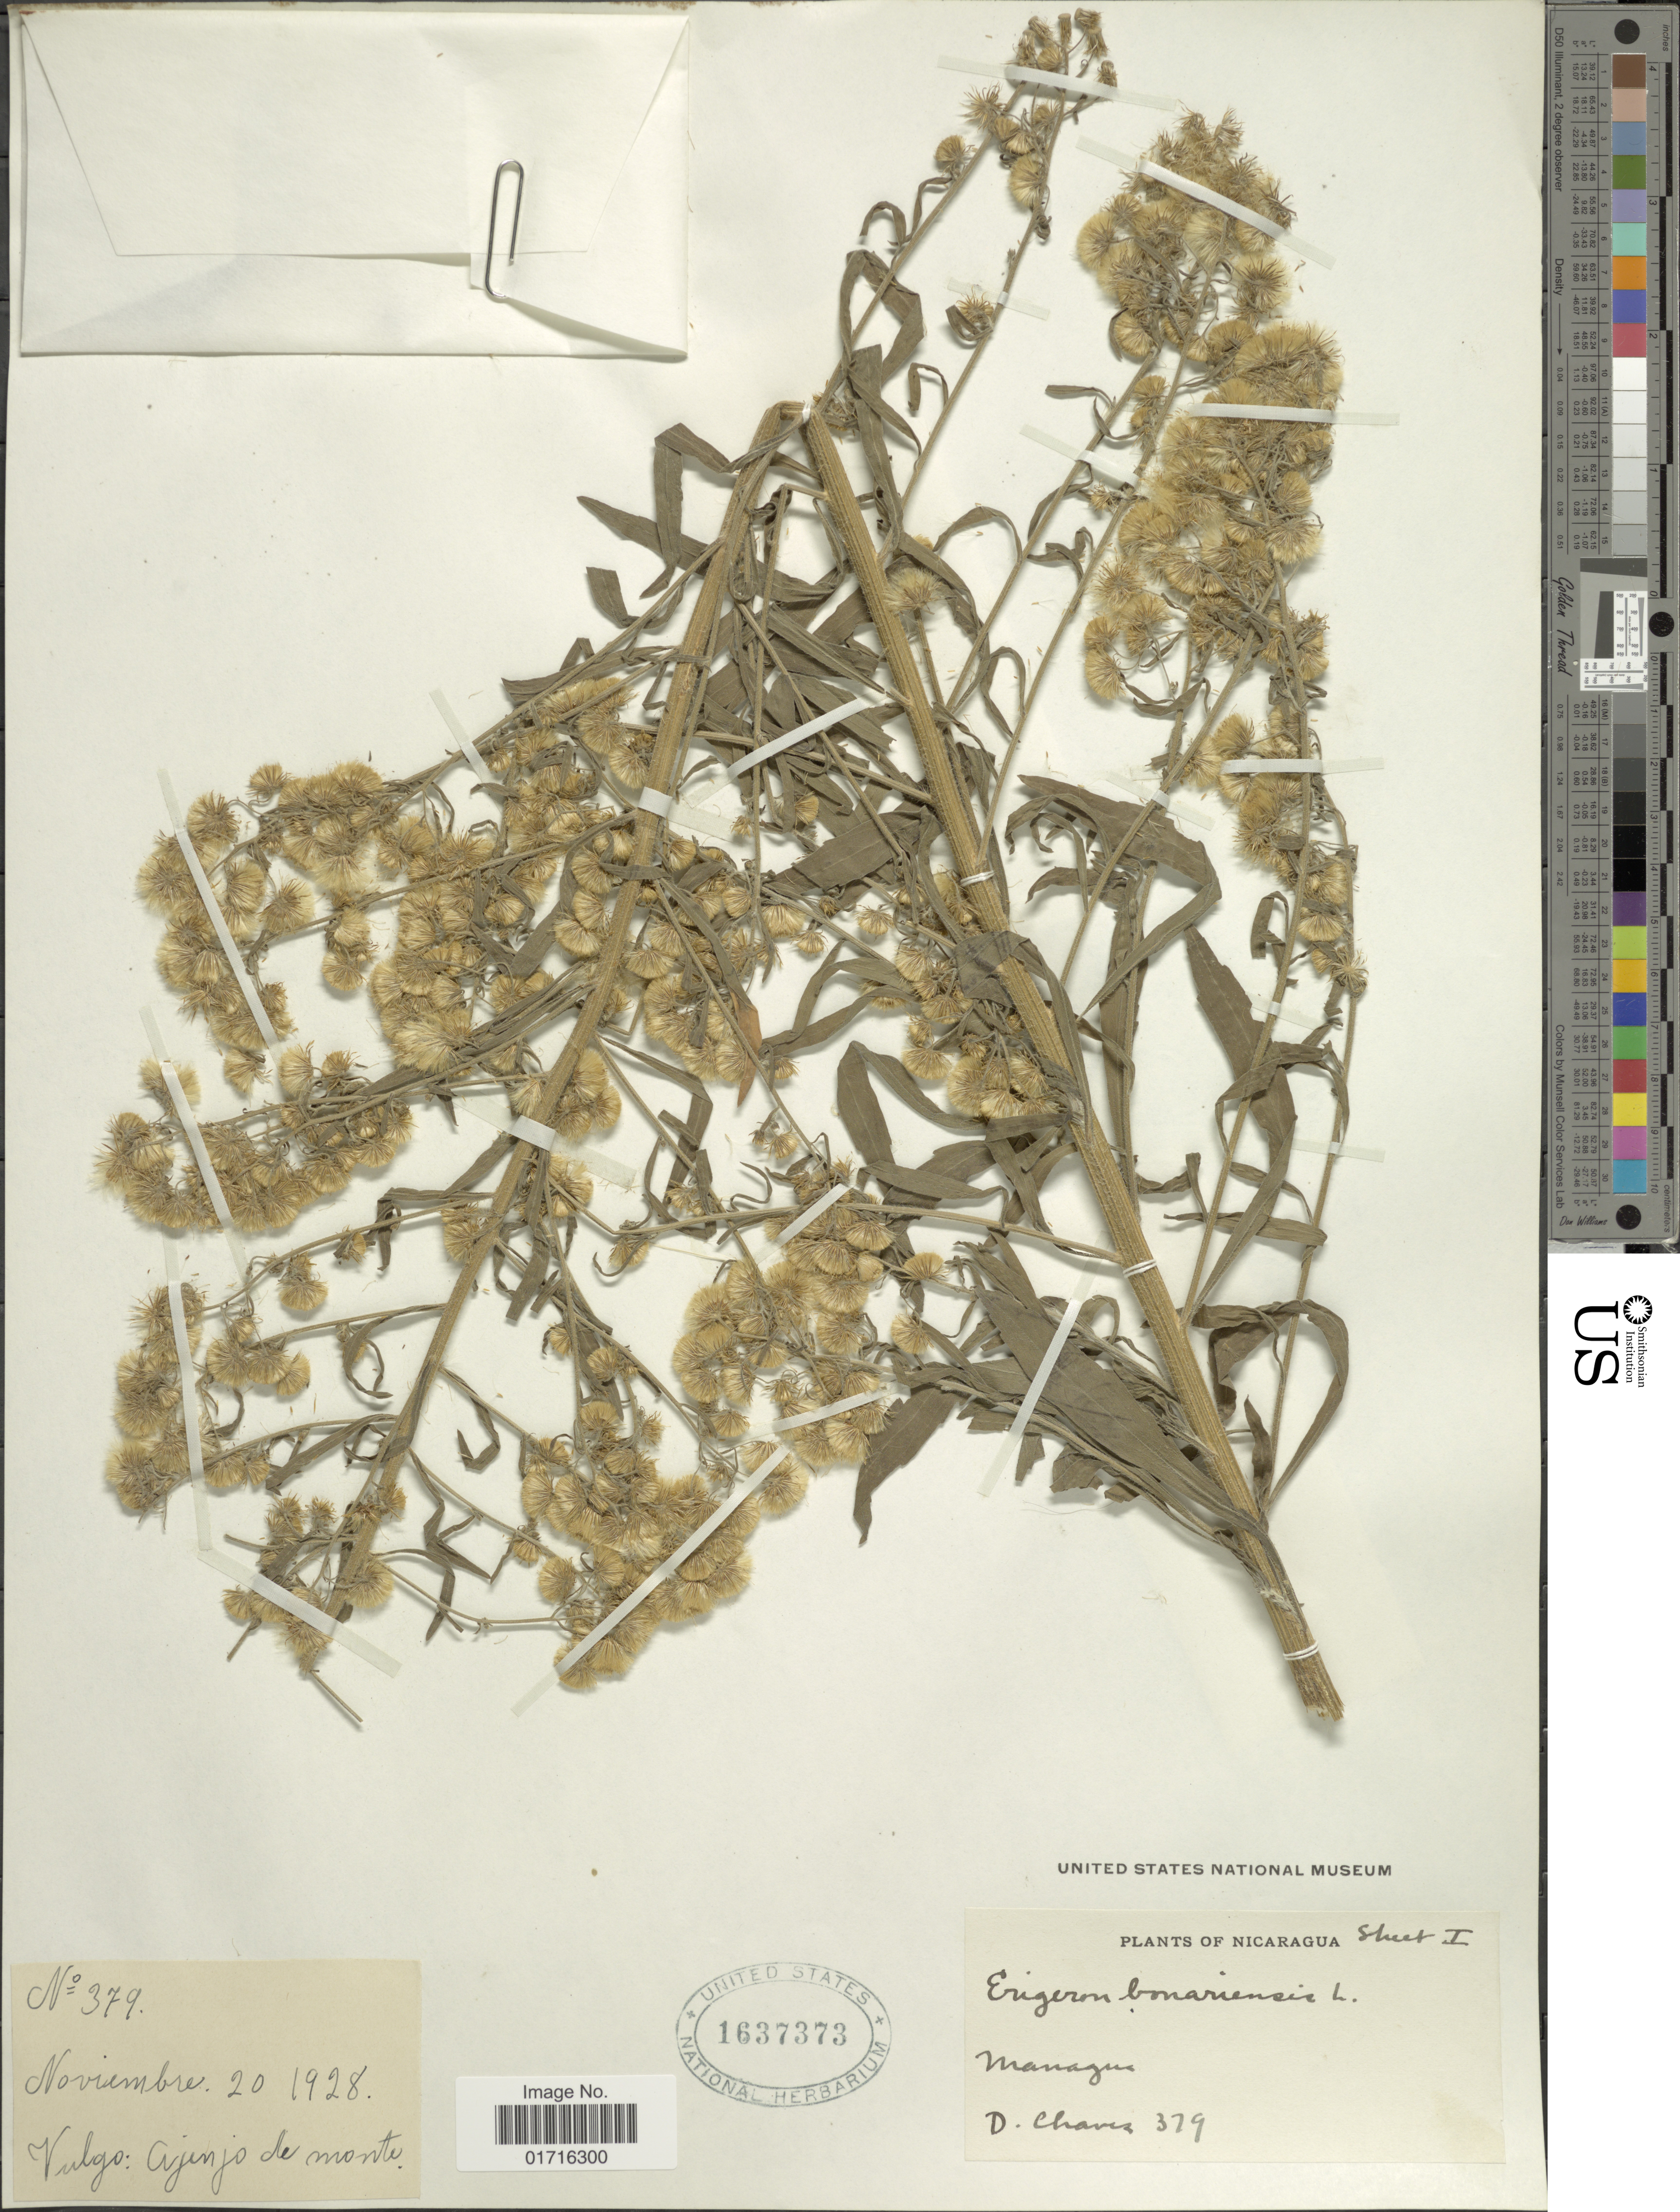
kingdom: Plantae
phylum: Tracheophyta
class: Magnoliopsida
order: Asterales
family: Asteraceae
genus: Conyza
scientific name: Conyza bonariensis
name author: (L.) Cronq.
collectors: D. Chaves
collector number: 379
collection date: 1928-11-20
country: Nicaragua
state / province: Managua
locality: Vulgo: Ajeno de Monte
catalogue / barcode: US 1637373